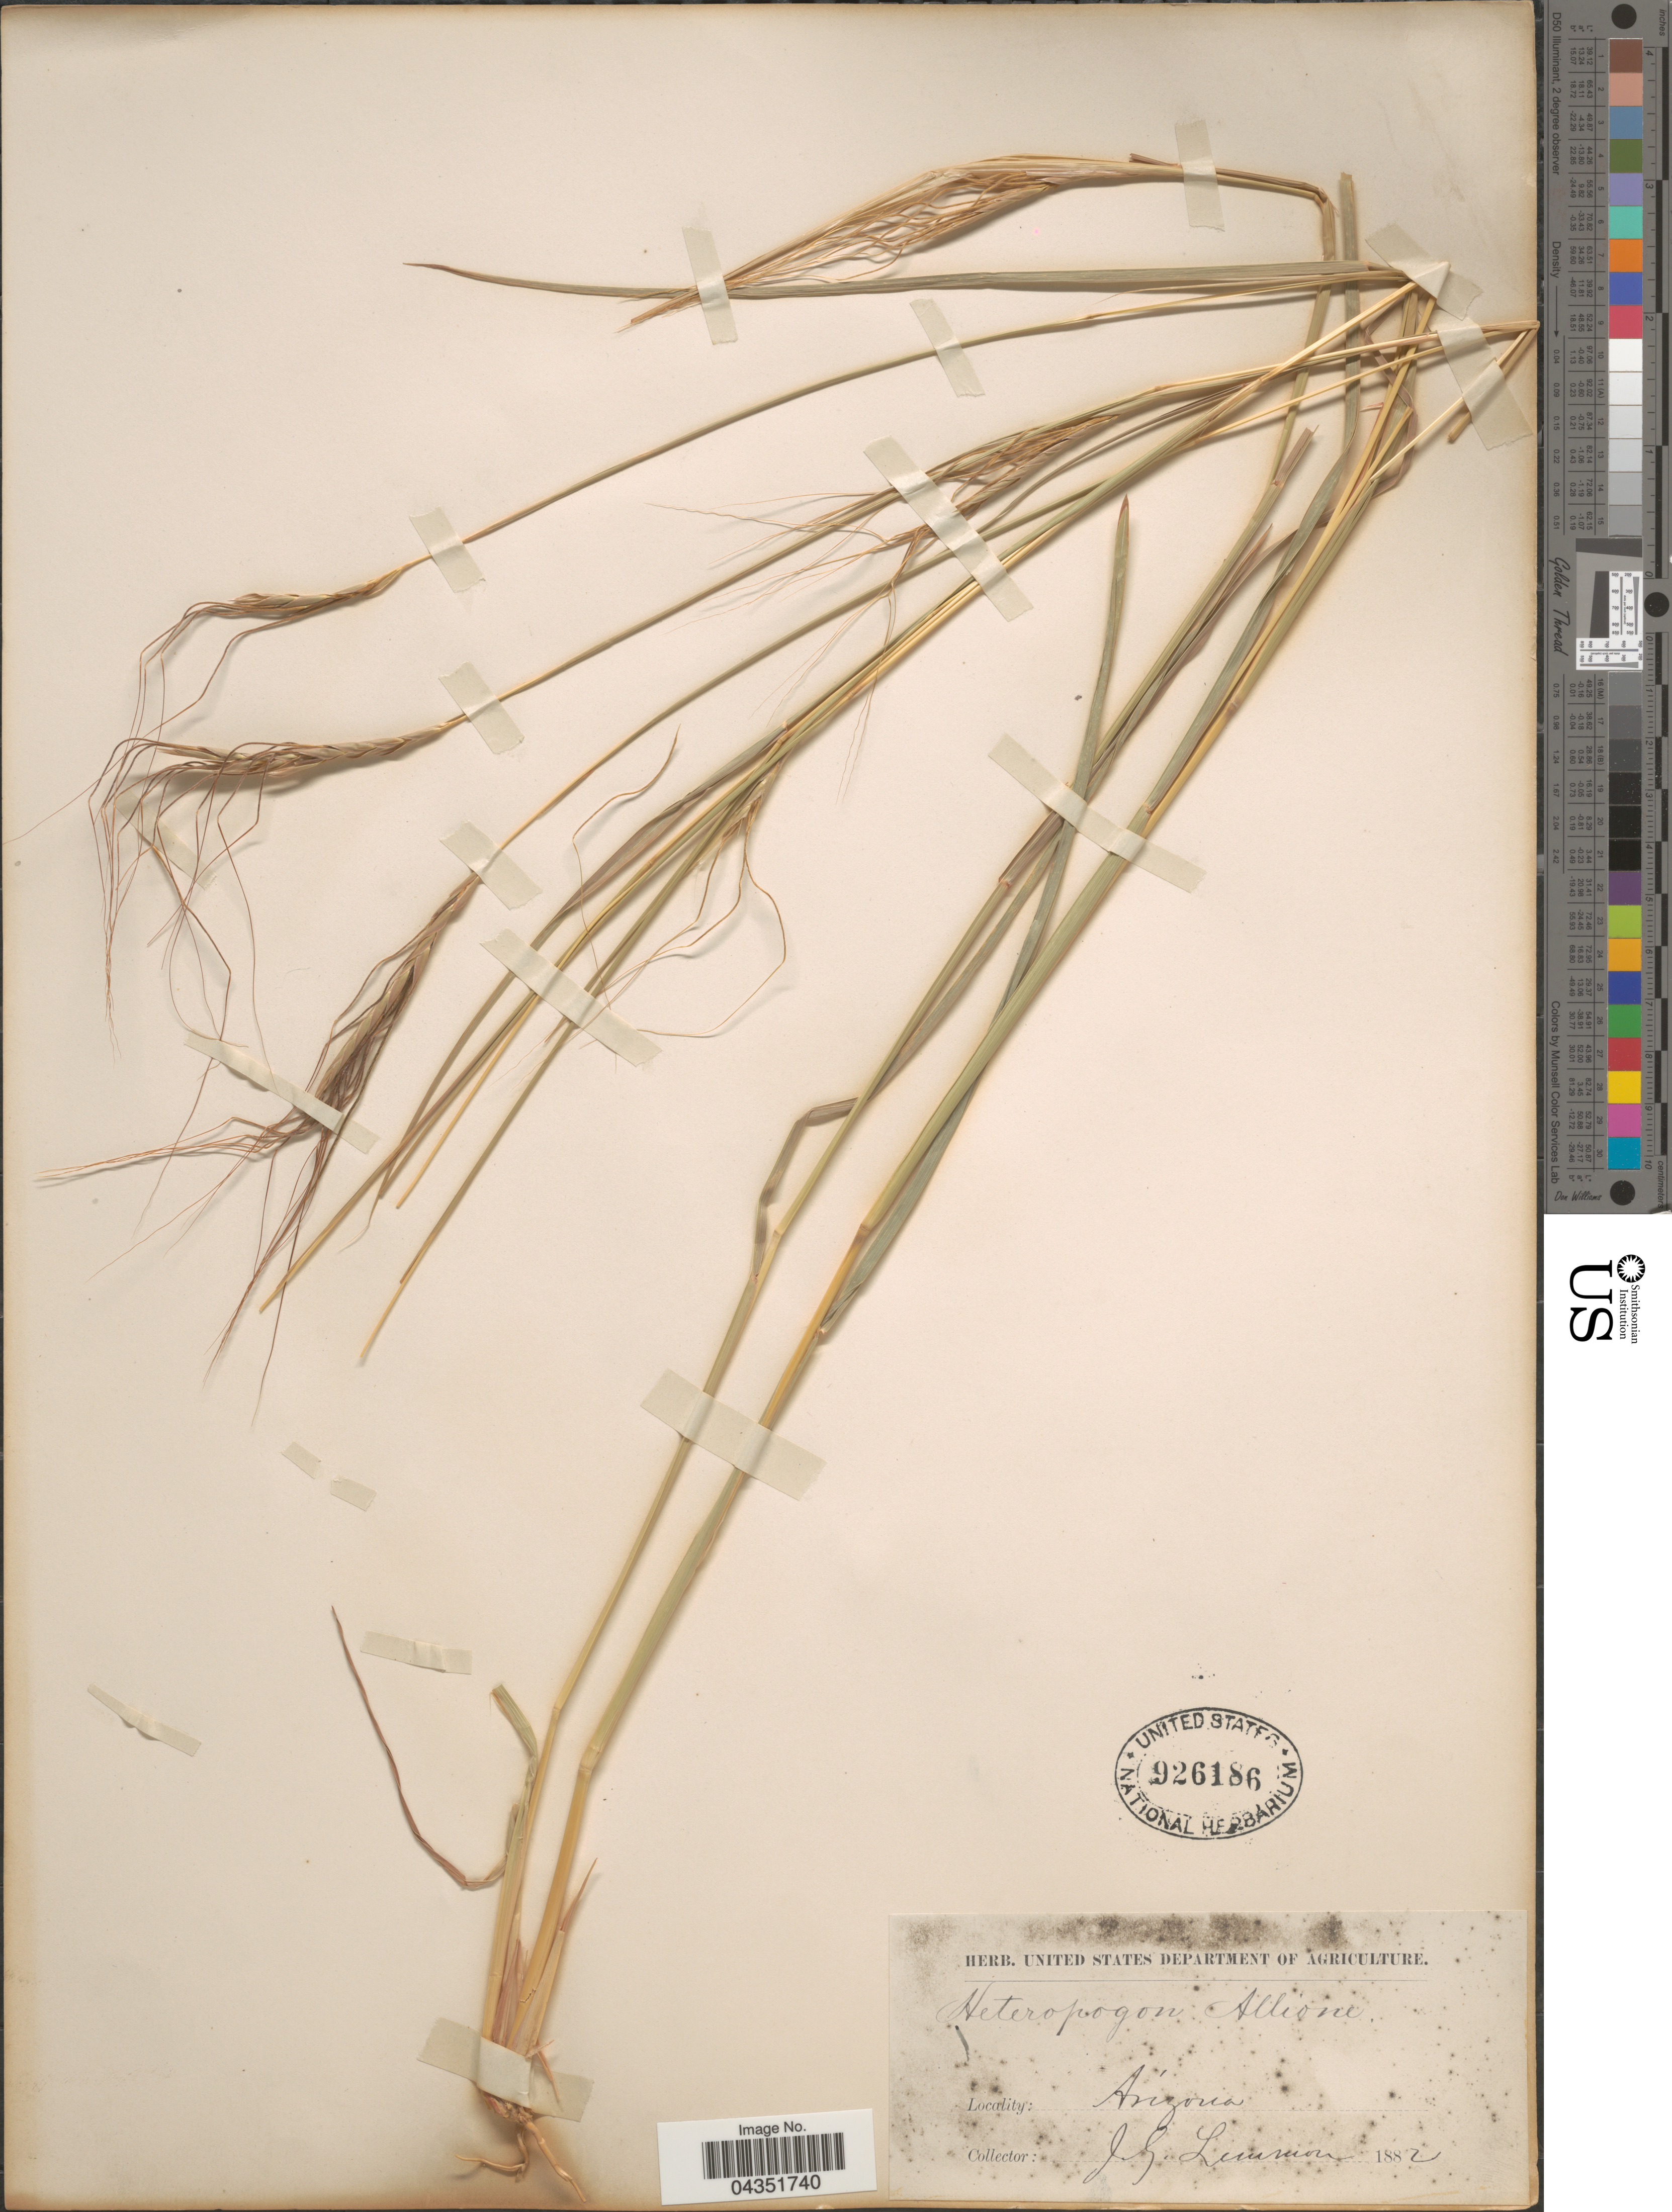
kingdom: Plantae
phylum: Tracheophyta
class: Liliopsida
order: Poales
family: Poaceae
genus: Heteropogon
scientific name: Heteropogon contortus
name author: (L.) P. Beauv. ex Roem. & Schult.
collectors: J. Lemmon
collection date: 1882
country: United States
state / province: Arizona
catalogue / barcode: US 926186